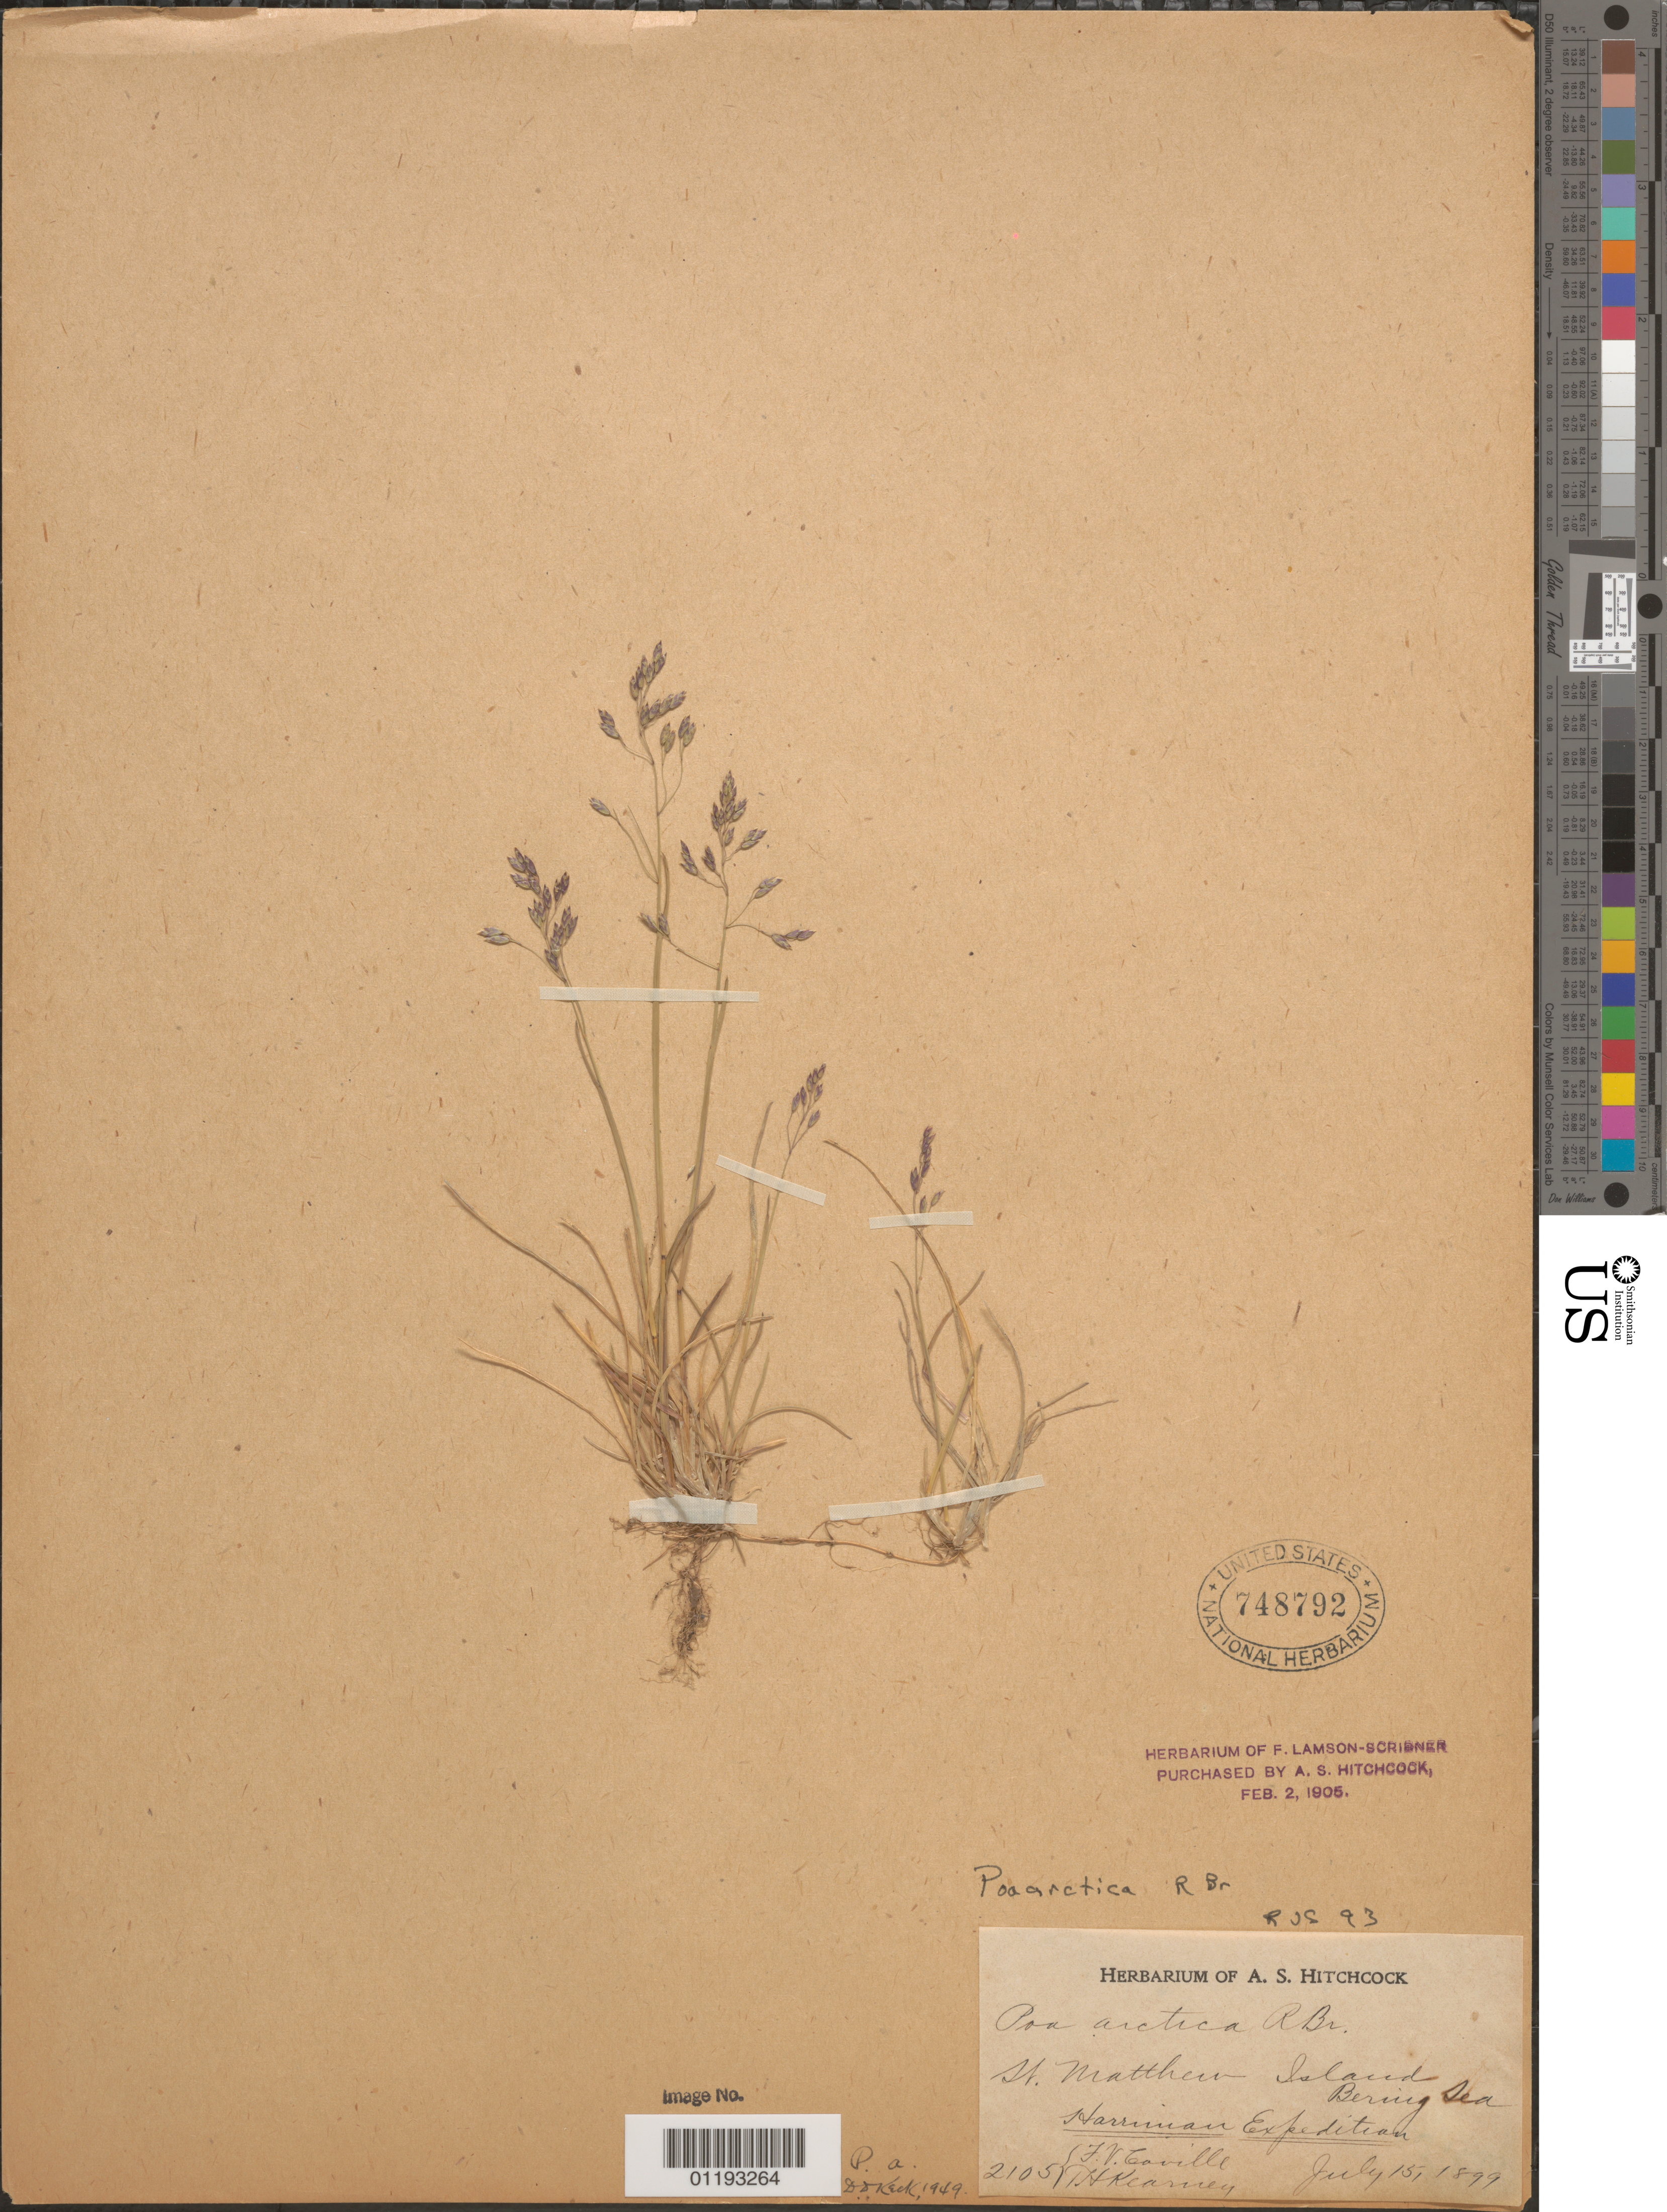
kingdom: Plantae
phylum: Tracheophyta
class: Liliopsida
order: Poales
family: Poaceae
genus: Poa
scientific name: Poa arctica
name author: R. Br.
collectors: F. V. Coville & T. H. Kearney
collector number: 2105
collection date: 1899-07-15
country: United States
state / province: Alaska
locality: St. Matthew Island, Bering Sea.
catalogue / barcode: US 748792